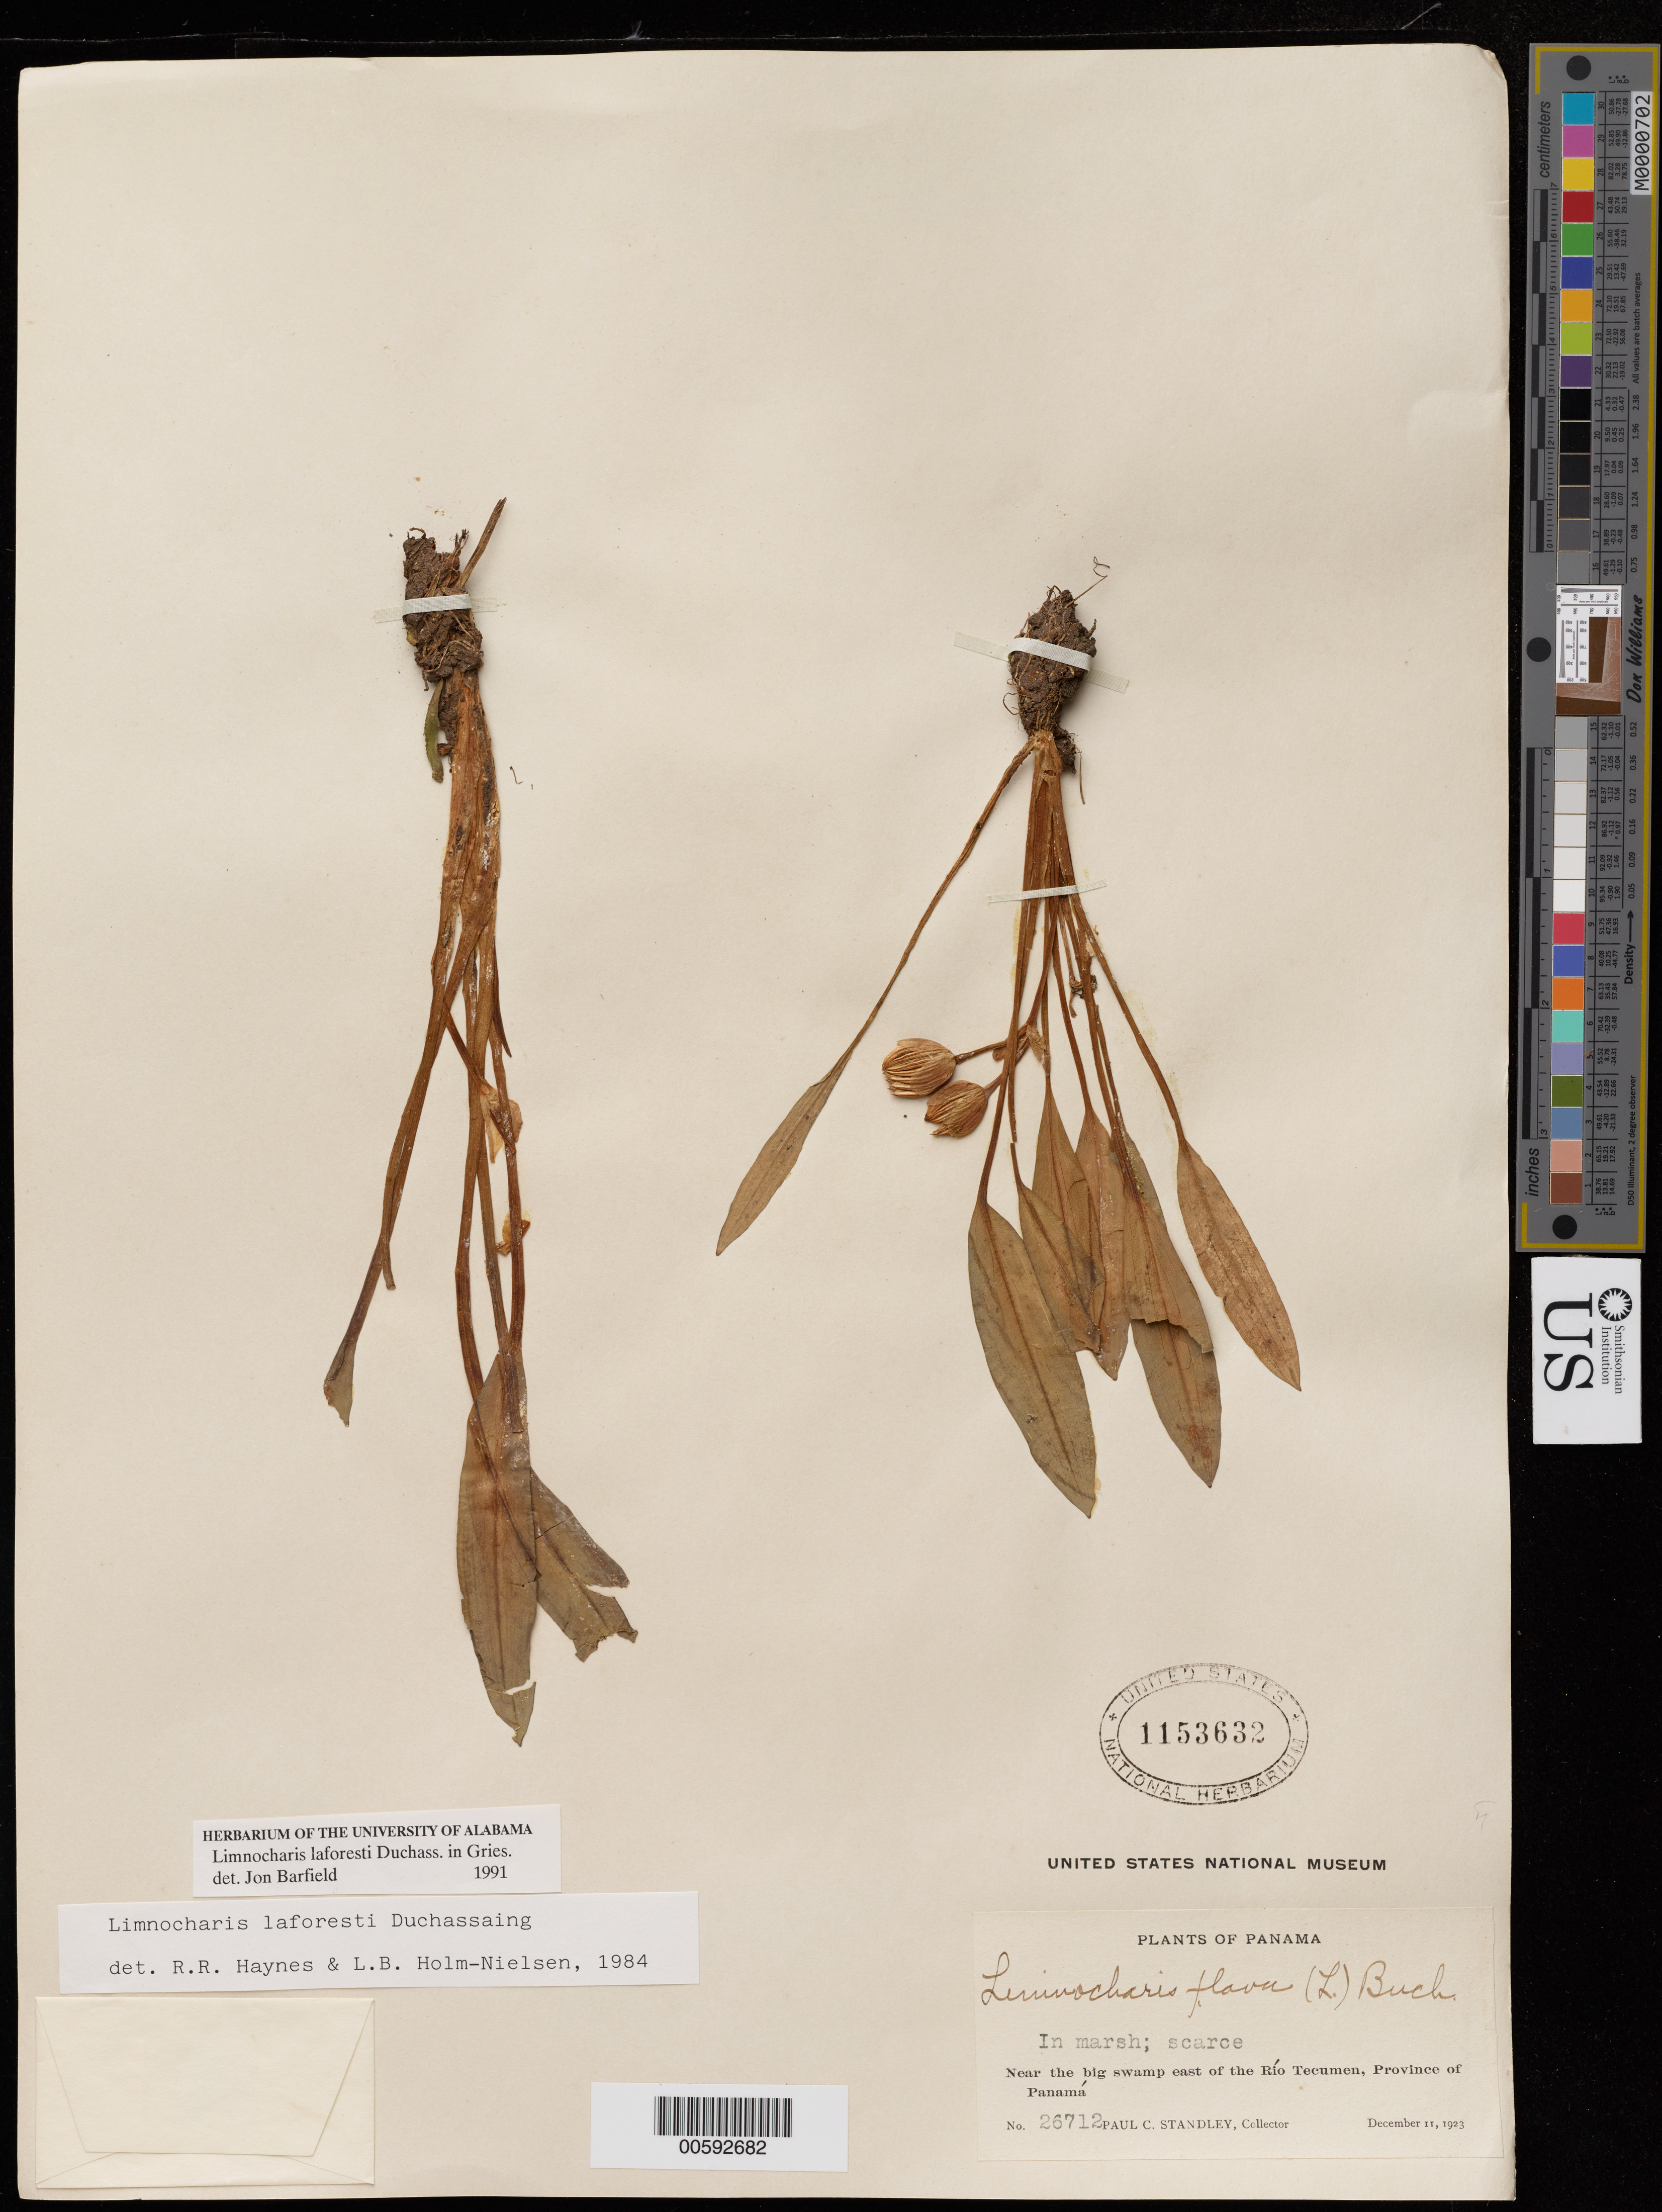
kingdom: Plantae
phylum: Tracheophyta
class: Liliopsida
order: Alismatales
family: Alismataceae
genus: Limnocharis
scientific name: Limnocharis laforestii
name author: Duchass. ex Griseb.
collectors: P. C. Standley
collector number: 26712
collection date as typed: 11 Dec 192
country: Panama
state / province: Panamá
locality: E of Rio Tecumen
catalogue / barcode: US 1153632